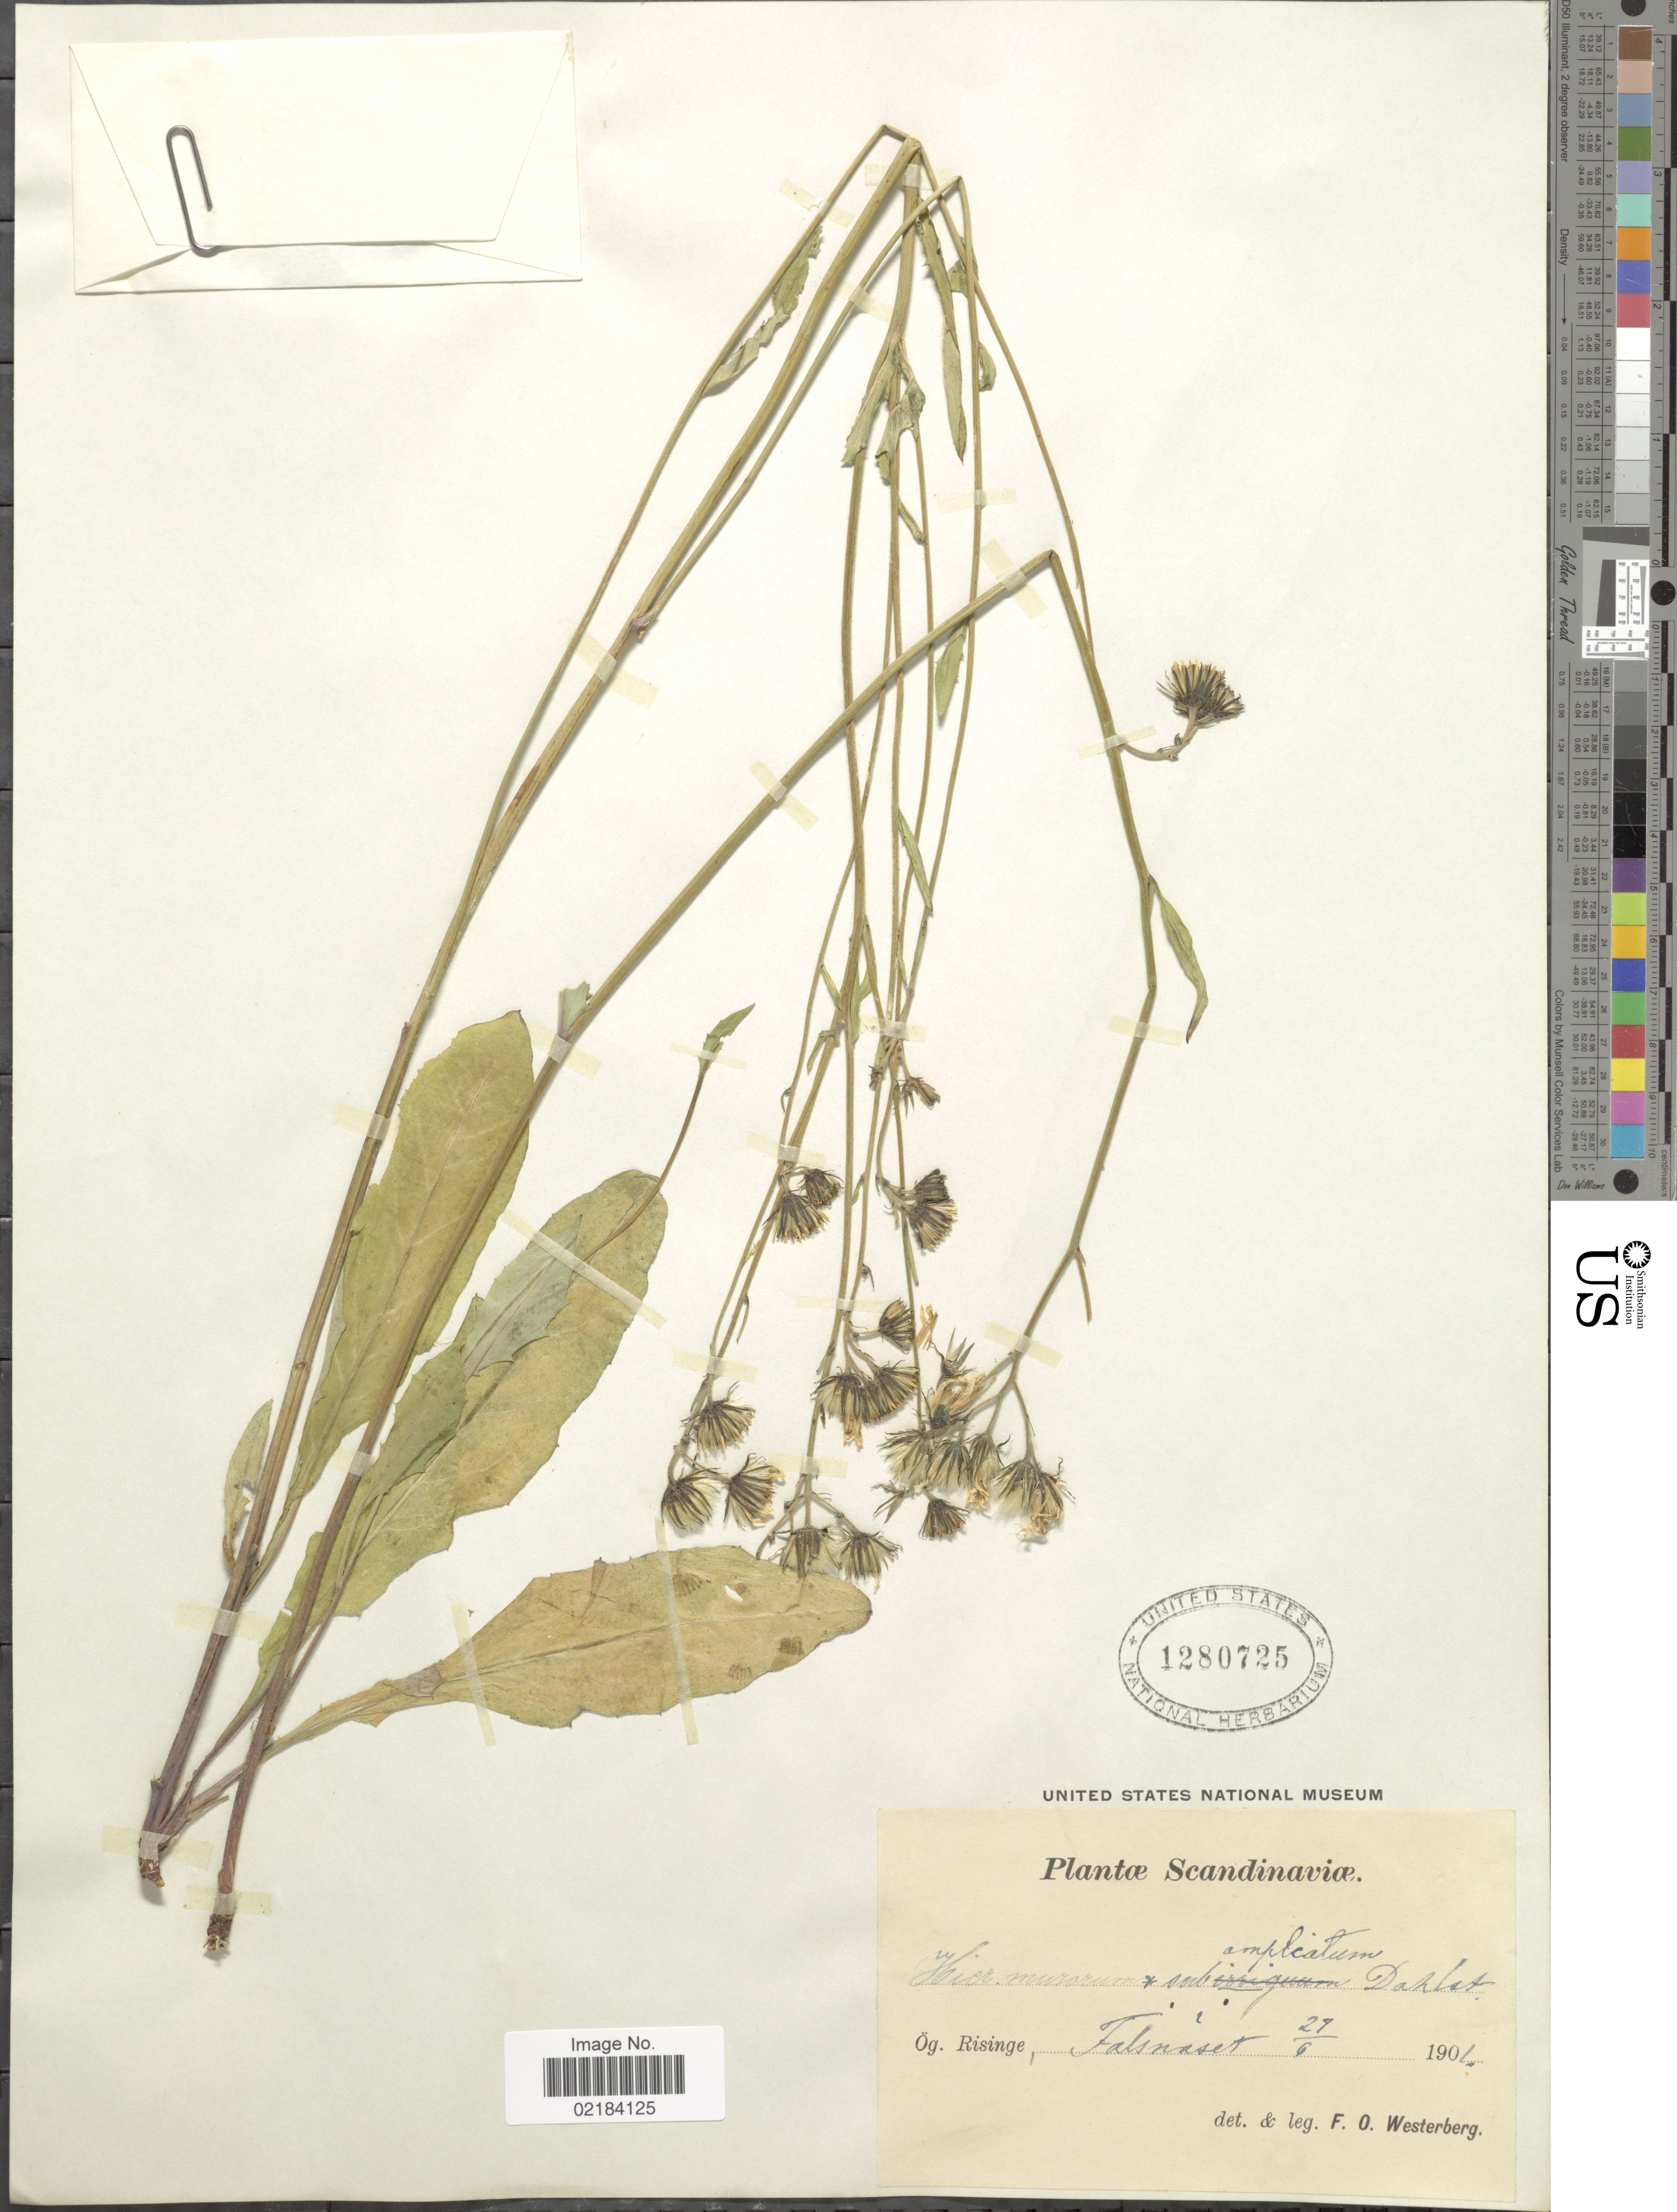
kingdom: Plantae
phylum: Tracheophyta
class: Magnoliopsida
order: Asterales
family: Asteraceae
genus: Hieracium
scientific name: Hieracium lachenalii subsp. subamplicatum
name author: (Dahlst.) Zahn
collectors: F. Westerberg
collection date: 1901-06-27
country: Sweden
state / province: Östergötland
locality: Risinge, Falsnaset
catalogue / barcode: US 1280725